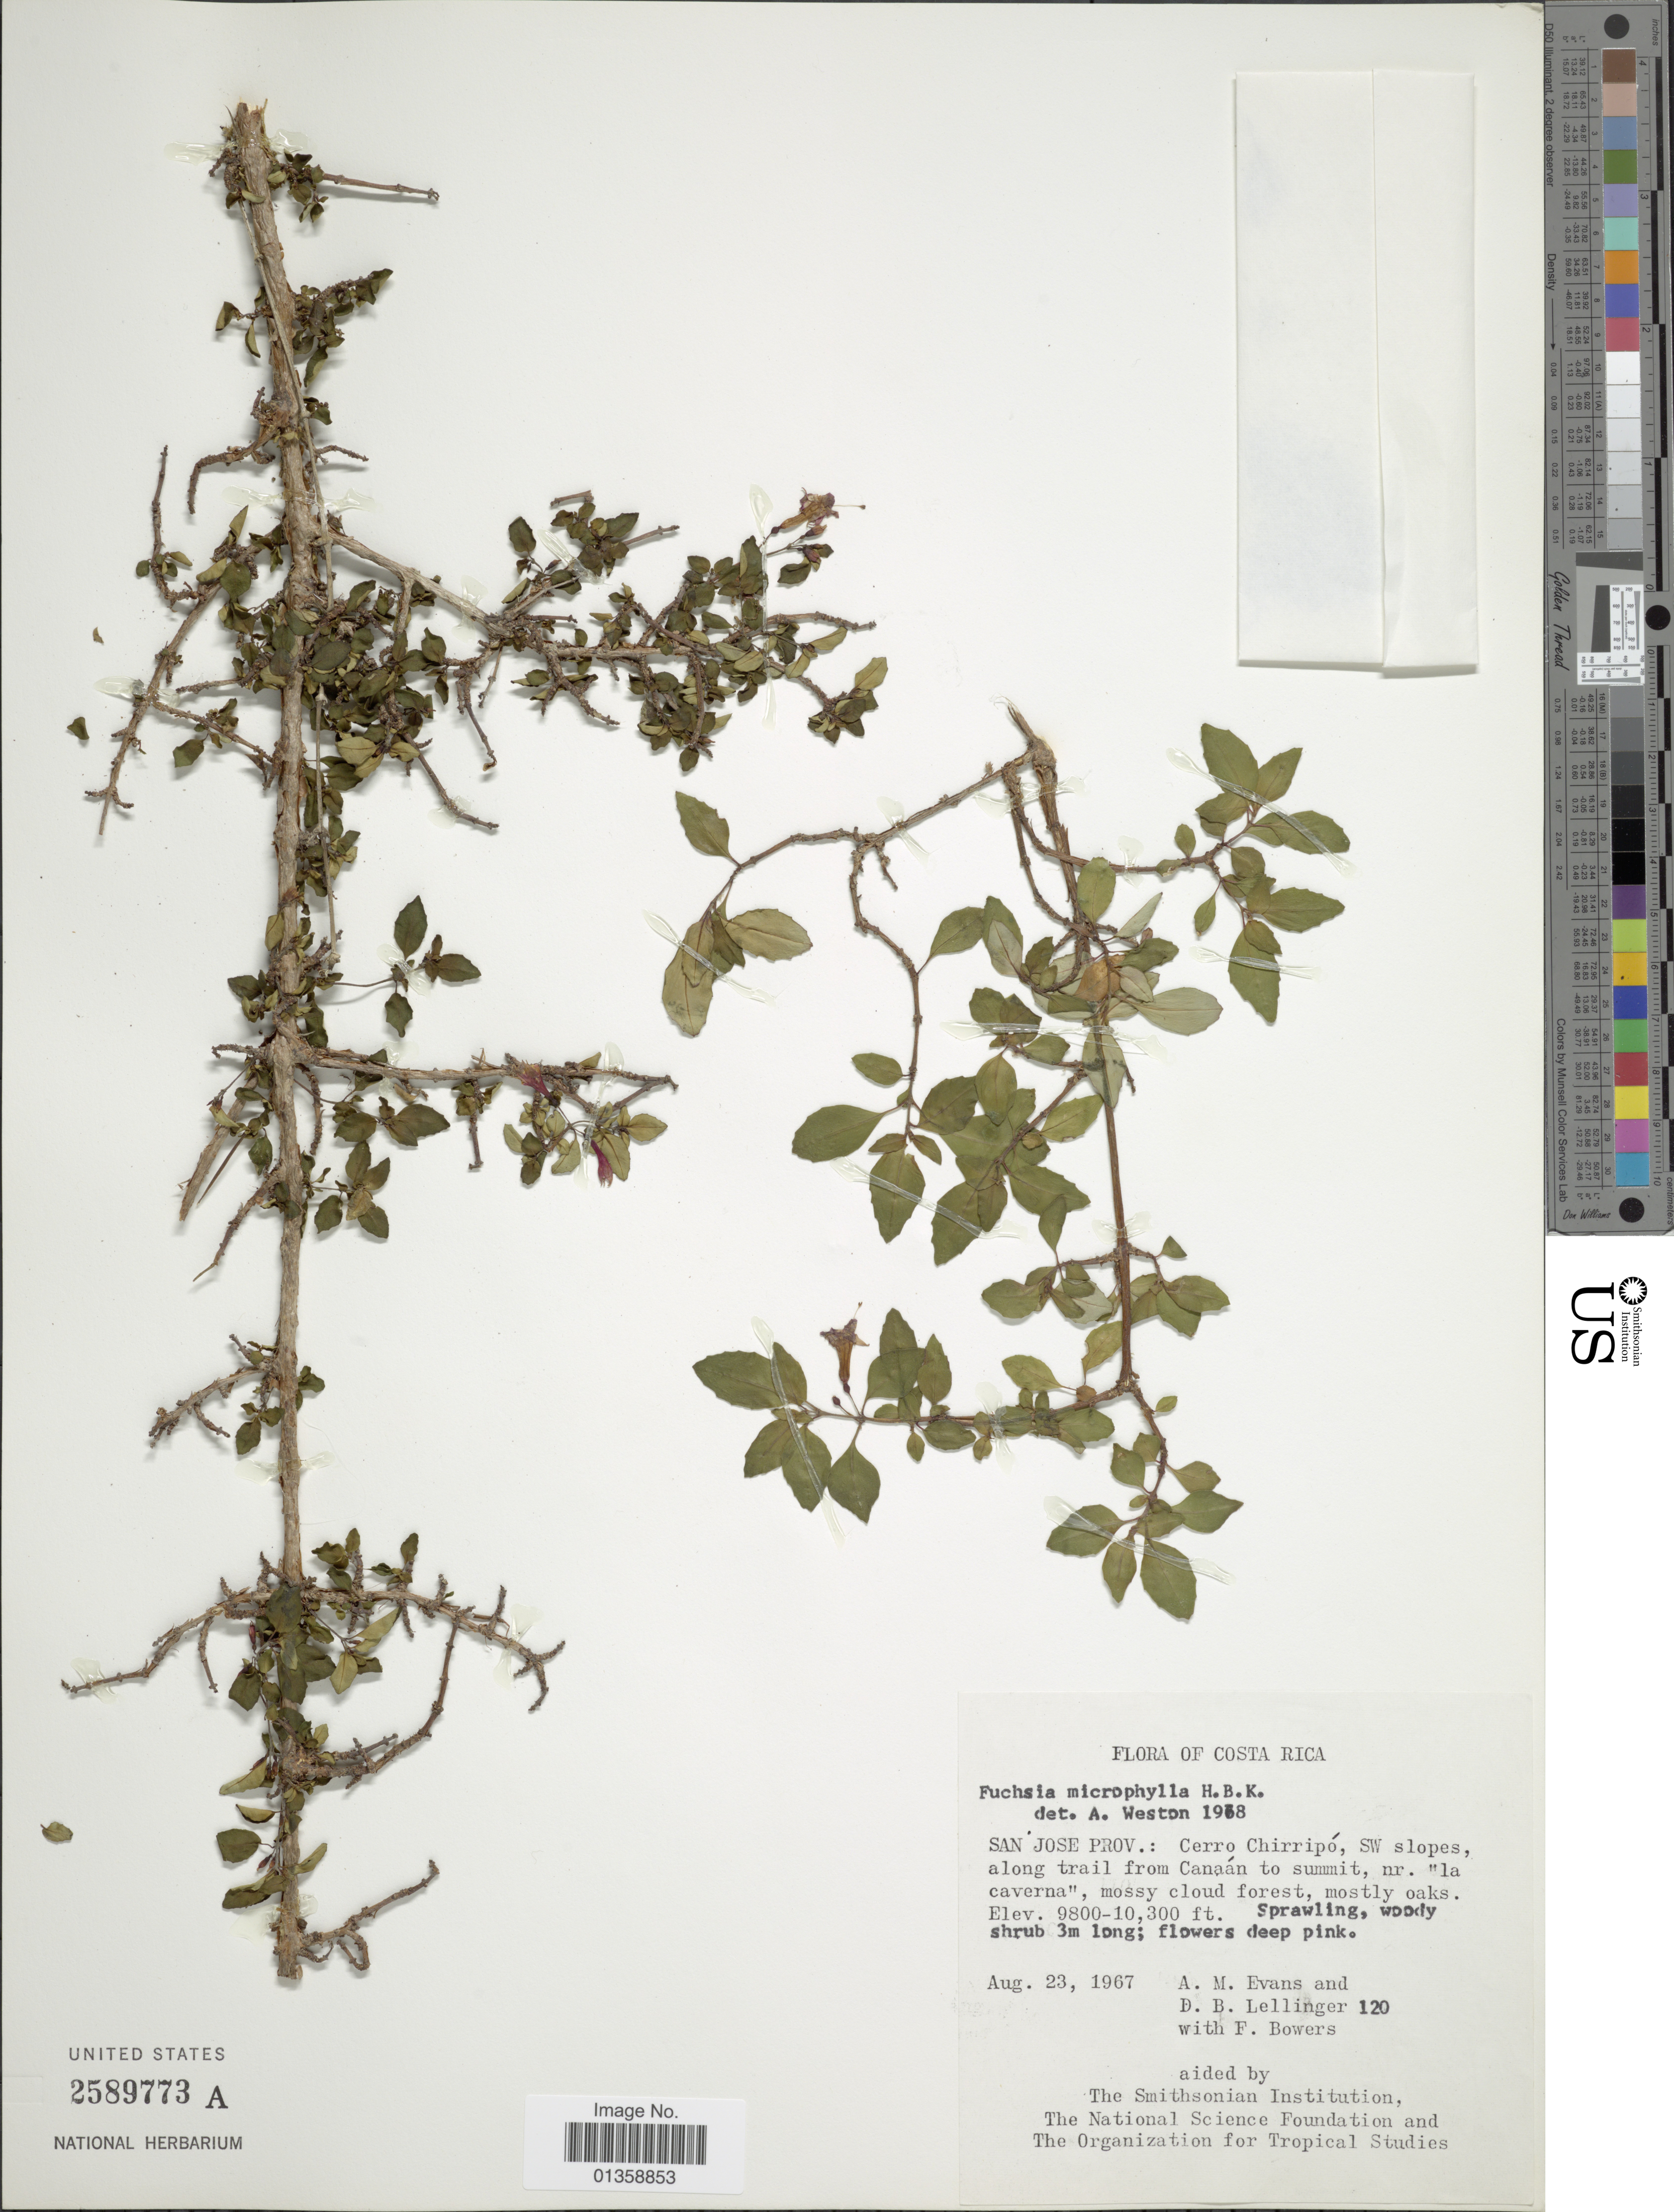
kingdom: Plantae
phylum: Tracheophyta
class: Magnoliopsida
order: Myrtales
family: Onagraceae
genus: Fuchsia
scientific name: Fuchsia microphylla subsp. microphylla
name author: Kunth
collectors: A. M. Evans, D. B. Lellinger & F. Bowers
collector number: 120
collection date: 1967-08-23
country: Costa Rica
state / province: San José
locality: Cerro Chirripó, SW slopes along trail from Canaán to summit, nr. "la caverna"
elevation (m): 2987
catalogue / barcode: US 2589773A